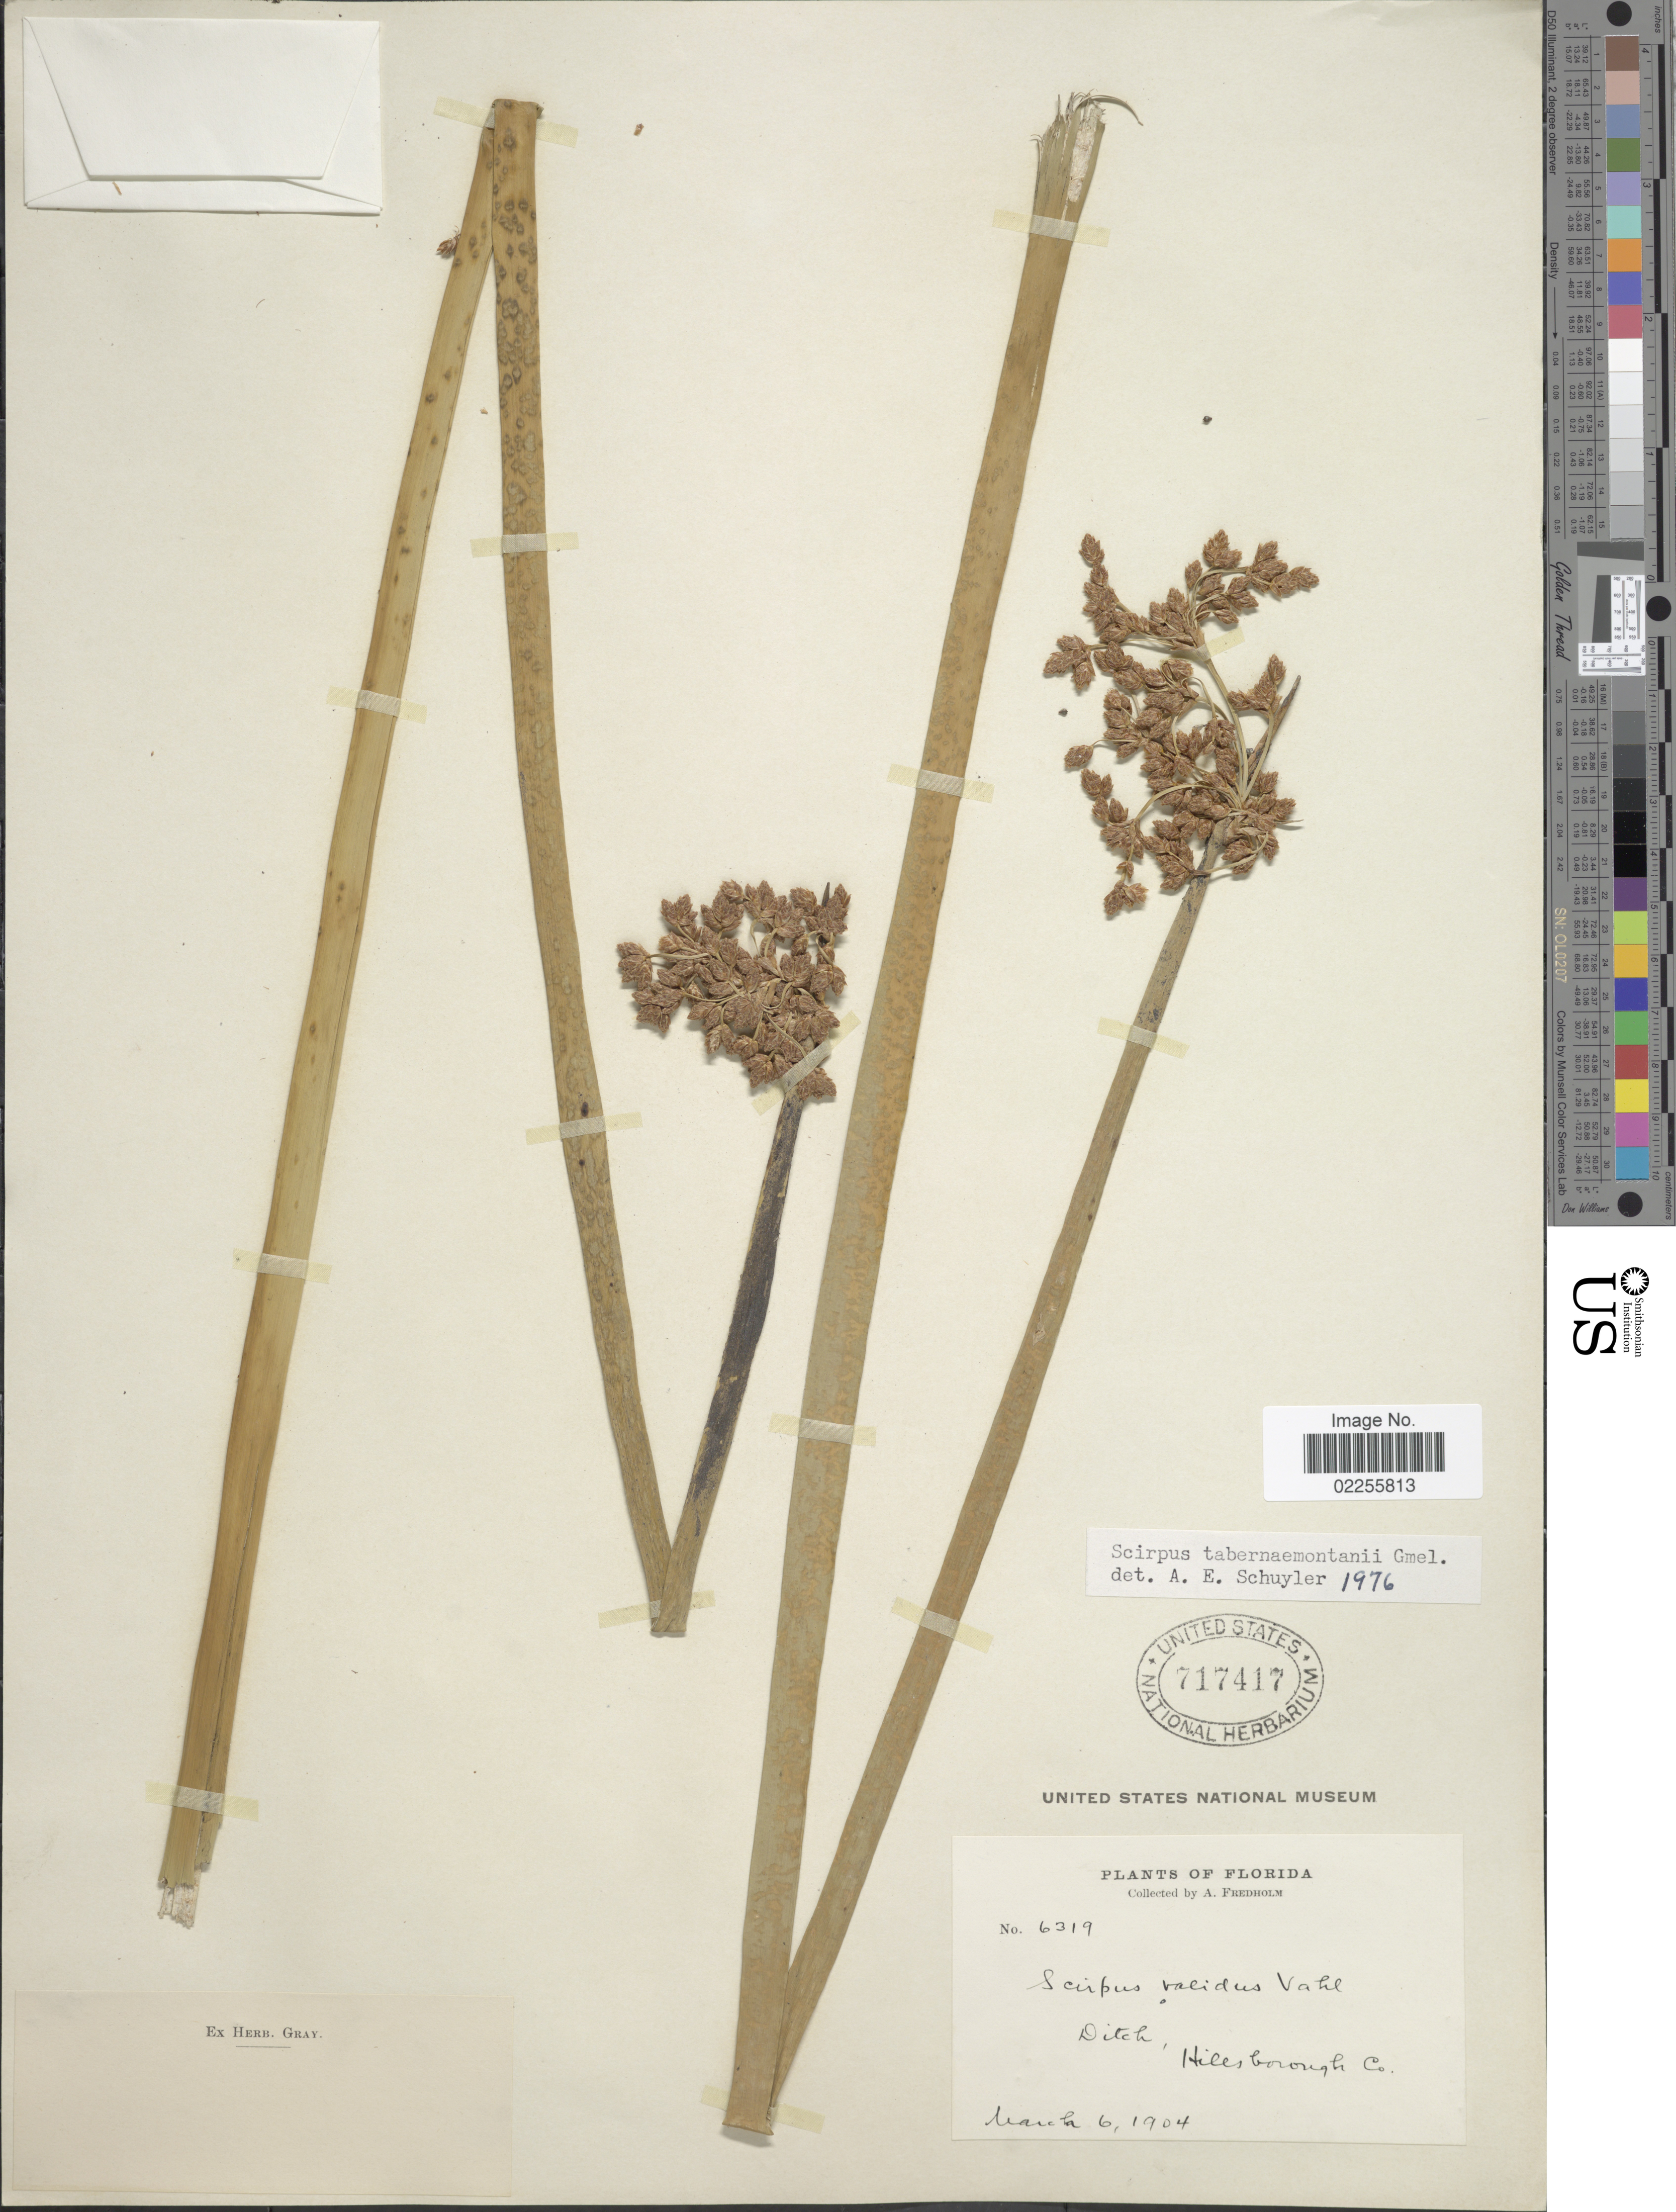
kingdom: Plantae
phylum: Tracheophyta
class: Liliopsida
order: Poales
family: Cyperaceae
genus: Schoenoplectus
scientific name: Schoenoplectus tabernaemontani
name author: (C.C. Gmel.) Palla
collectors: A. Fredholm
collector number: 6319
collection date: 1904-03-06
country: United States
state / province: Florida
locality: Ditch, Hillsborough Co.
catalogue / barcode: US 717417